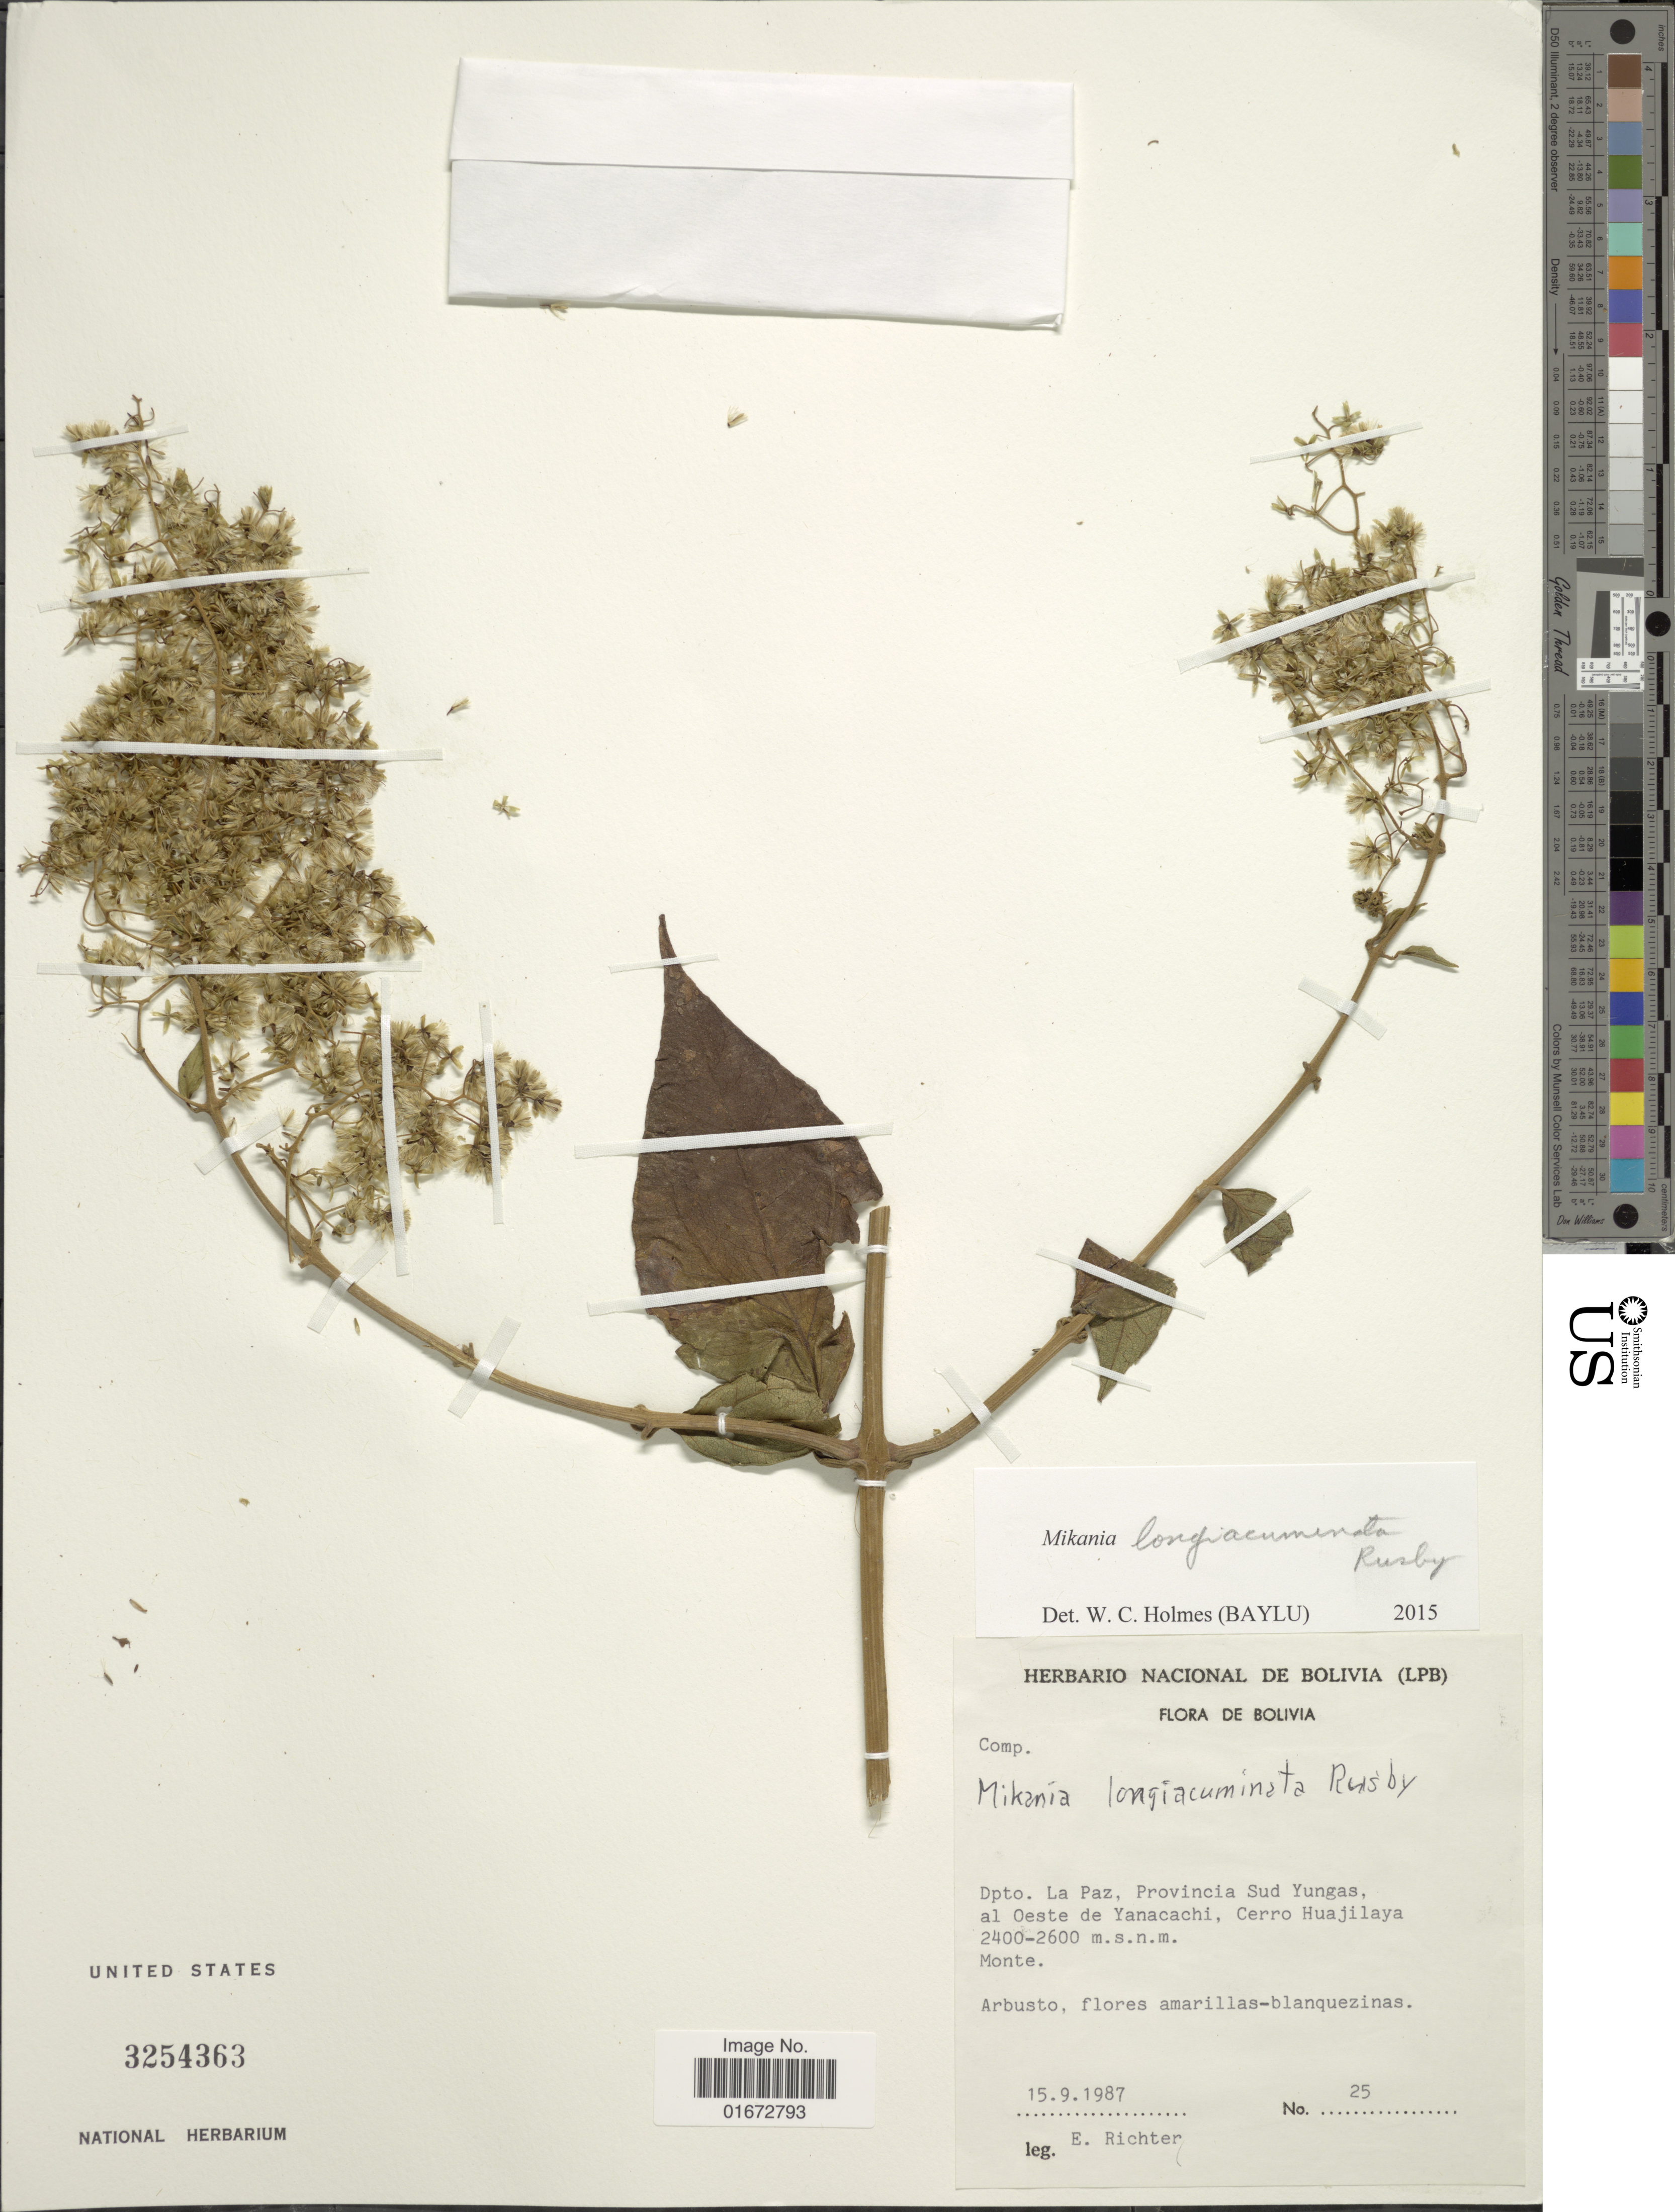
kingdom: Plantae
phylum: Tracheophyta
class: Magnoliopsida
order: Asterales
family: Asteraceae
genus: Mikania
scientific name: Mikania longiacuminata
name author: (Rusby) B.L. Rob.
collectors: E. Richter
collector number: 25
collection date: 1987-09-15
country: Bolivia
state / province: La Paz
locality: Dpto. La Paz, Provincia Sud Yungas, al Oeste de Yanacachi, Cerro Huajilaya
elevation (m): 2400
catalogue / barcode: US 3254363